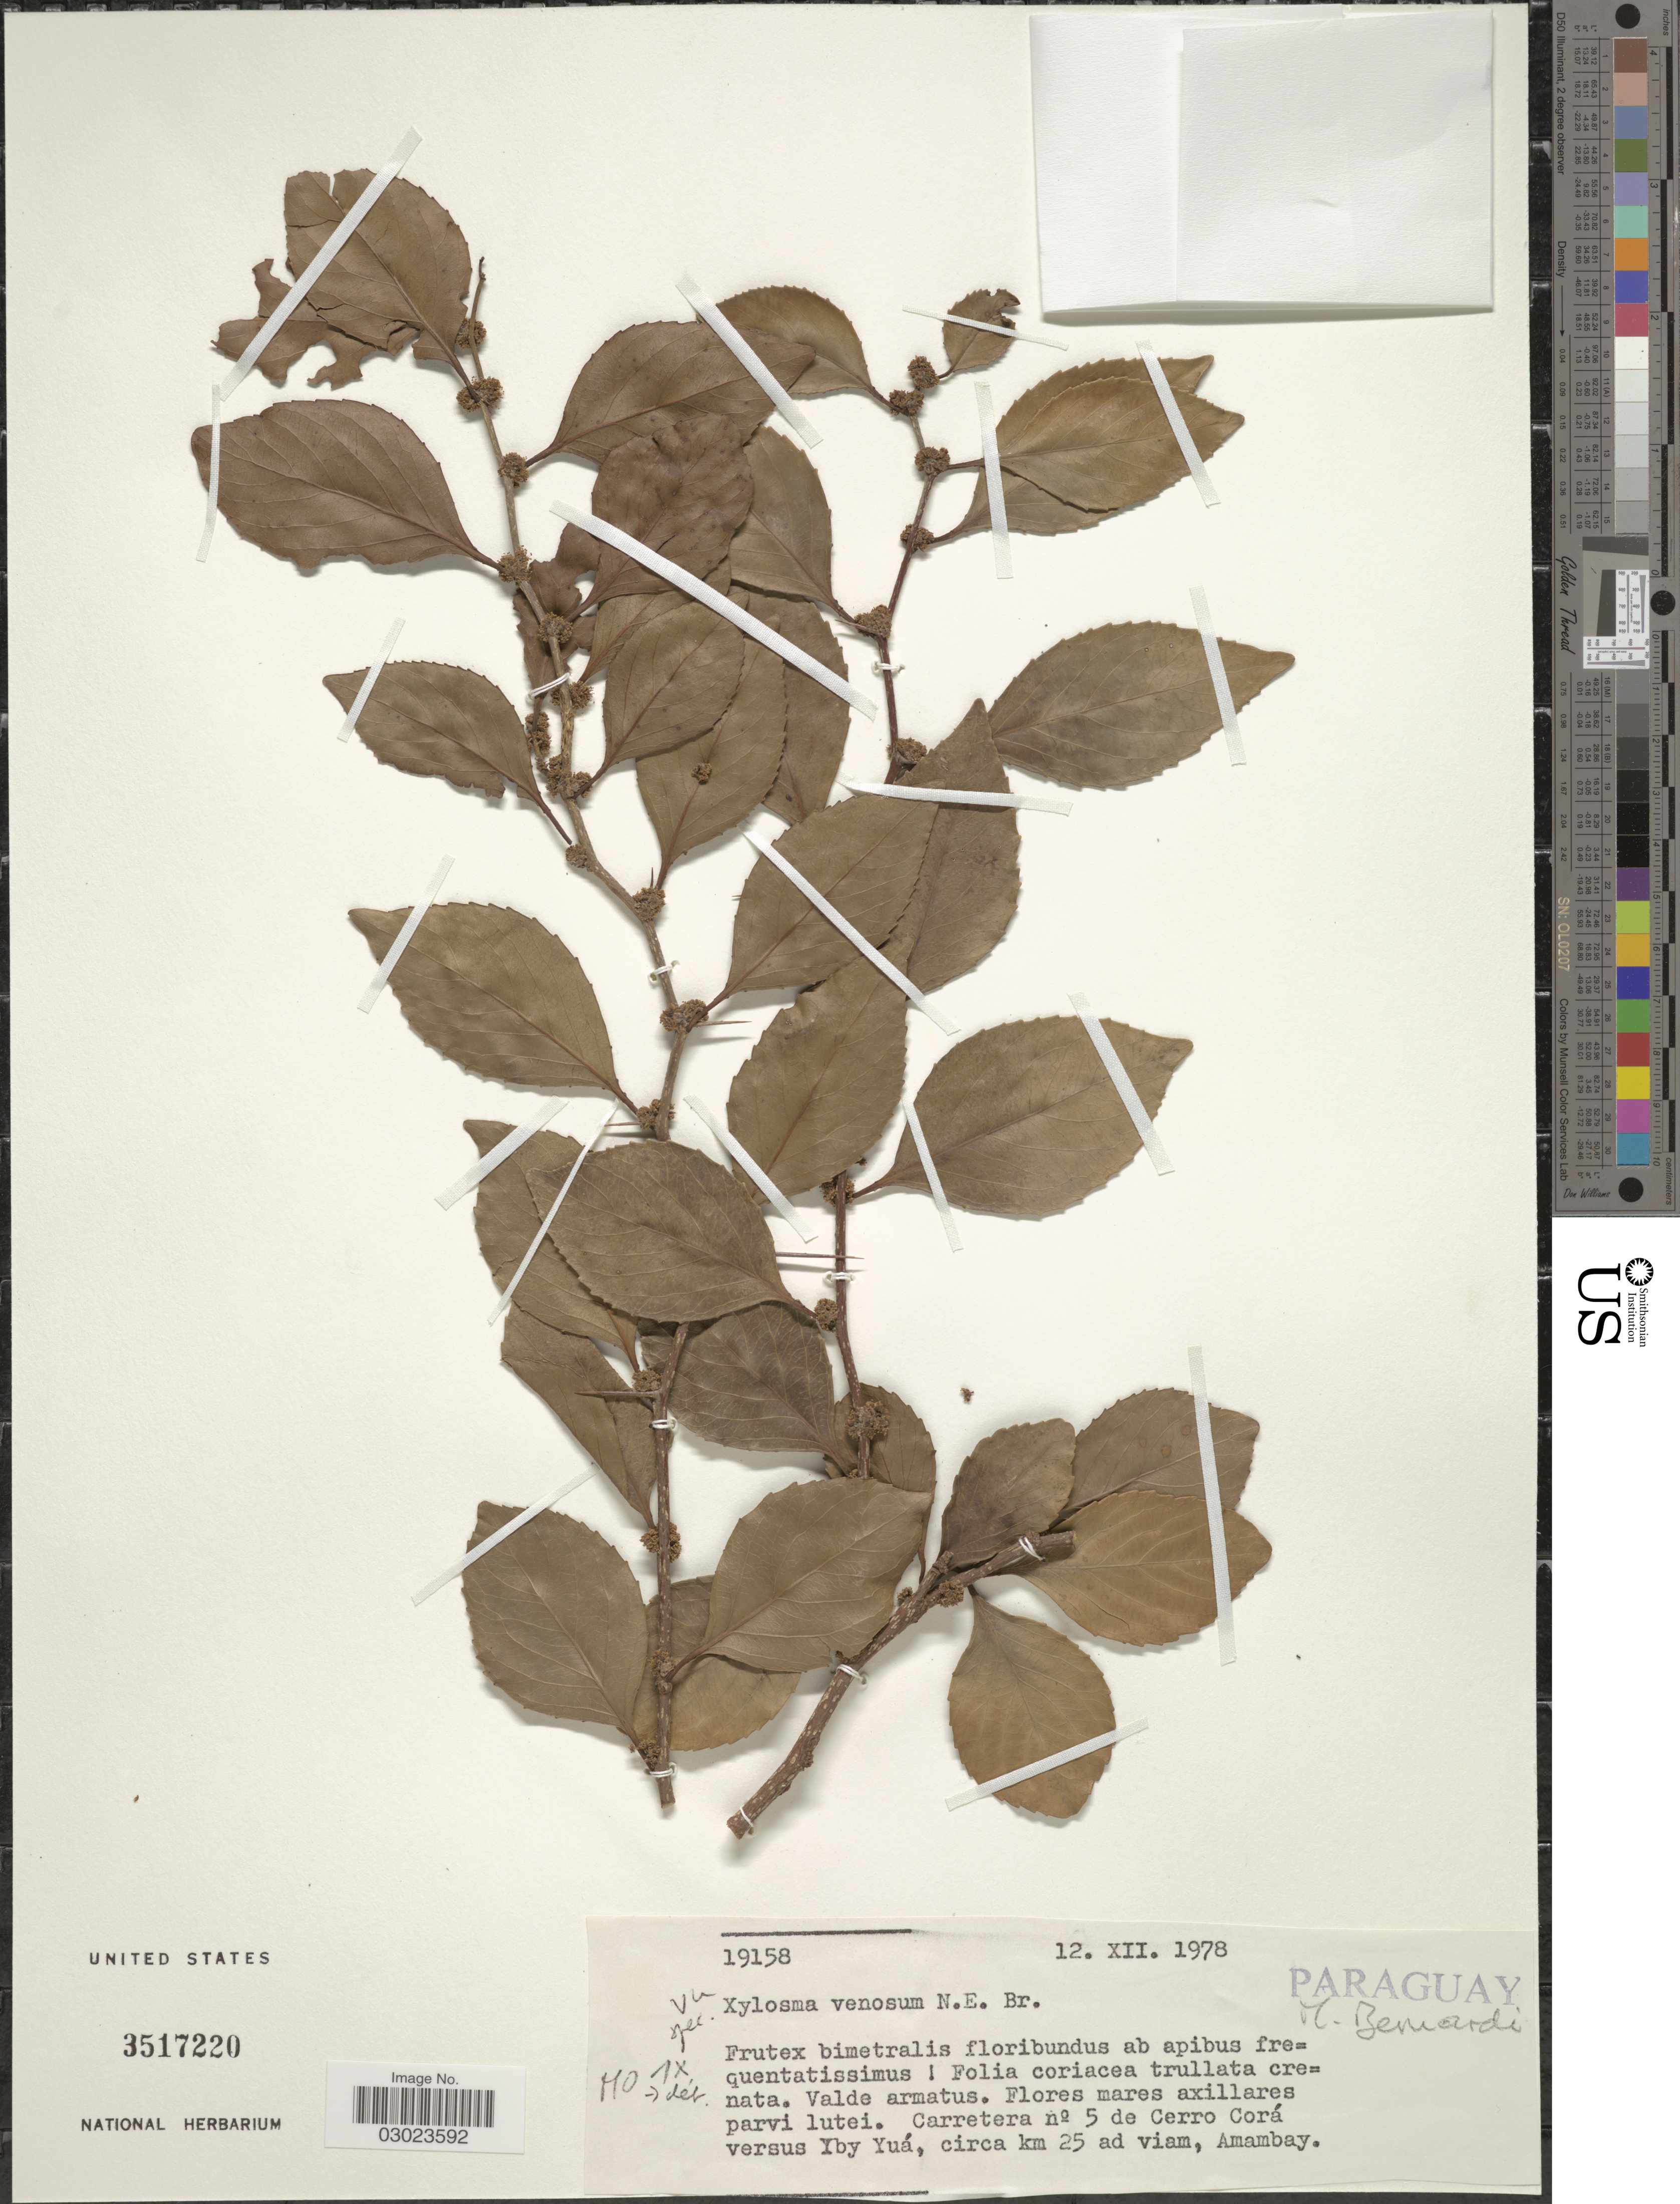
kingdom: Plantae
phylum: Tracheophyta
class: Magnoliopsida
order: Malpighiales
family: Salicaceae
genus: Xylosma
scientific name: Xylosma venosa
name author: N.E. Br.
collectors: M. Bernardi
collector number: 19158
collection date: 1978-12-12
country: Paraguay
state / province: Amambay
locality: Carretera n° 5 de Cerro Corá versus Yby Yuá, circa km 25 ad viem, Amambay.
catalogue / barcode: US 3517220